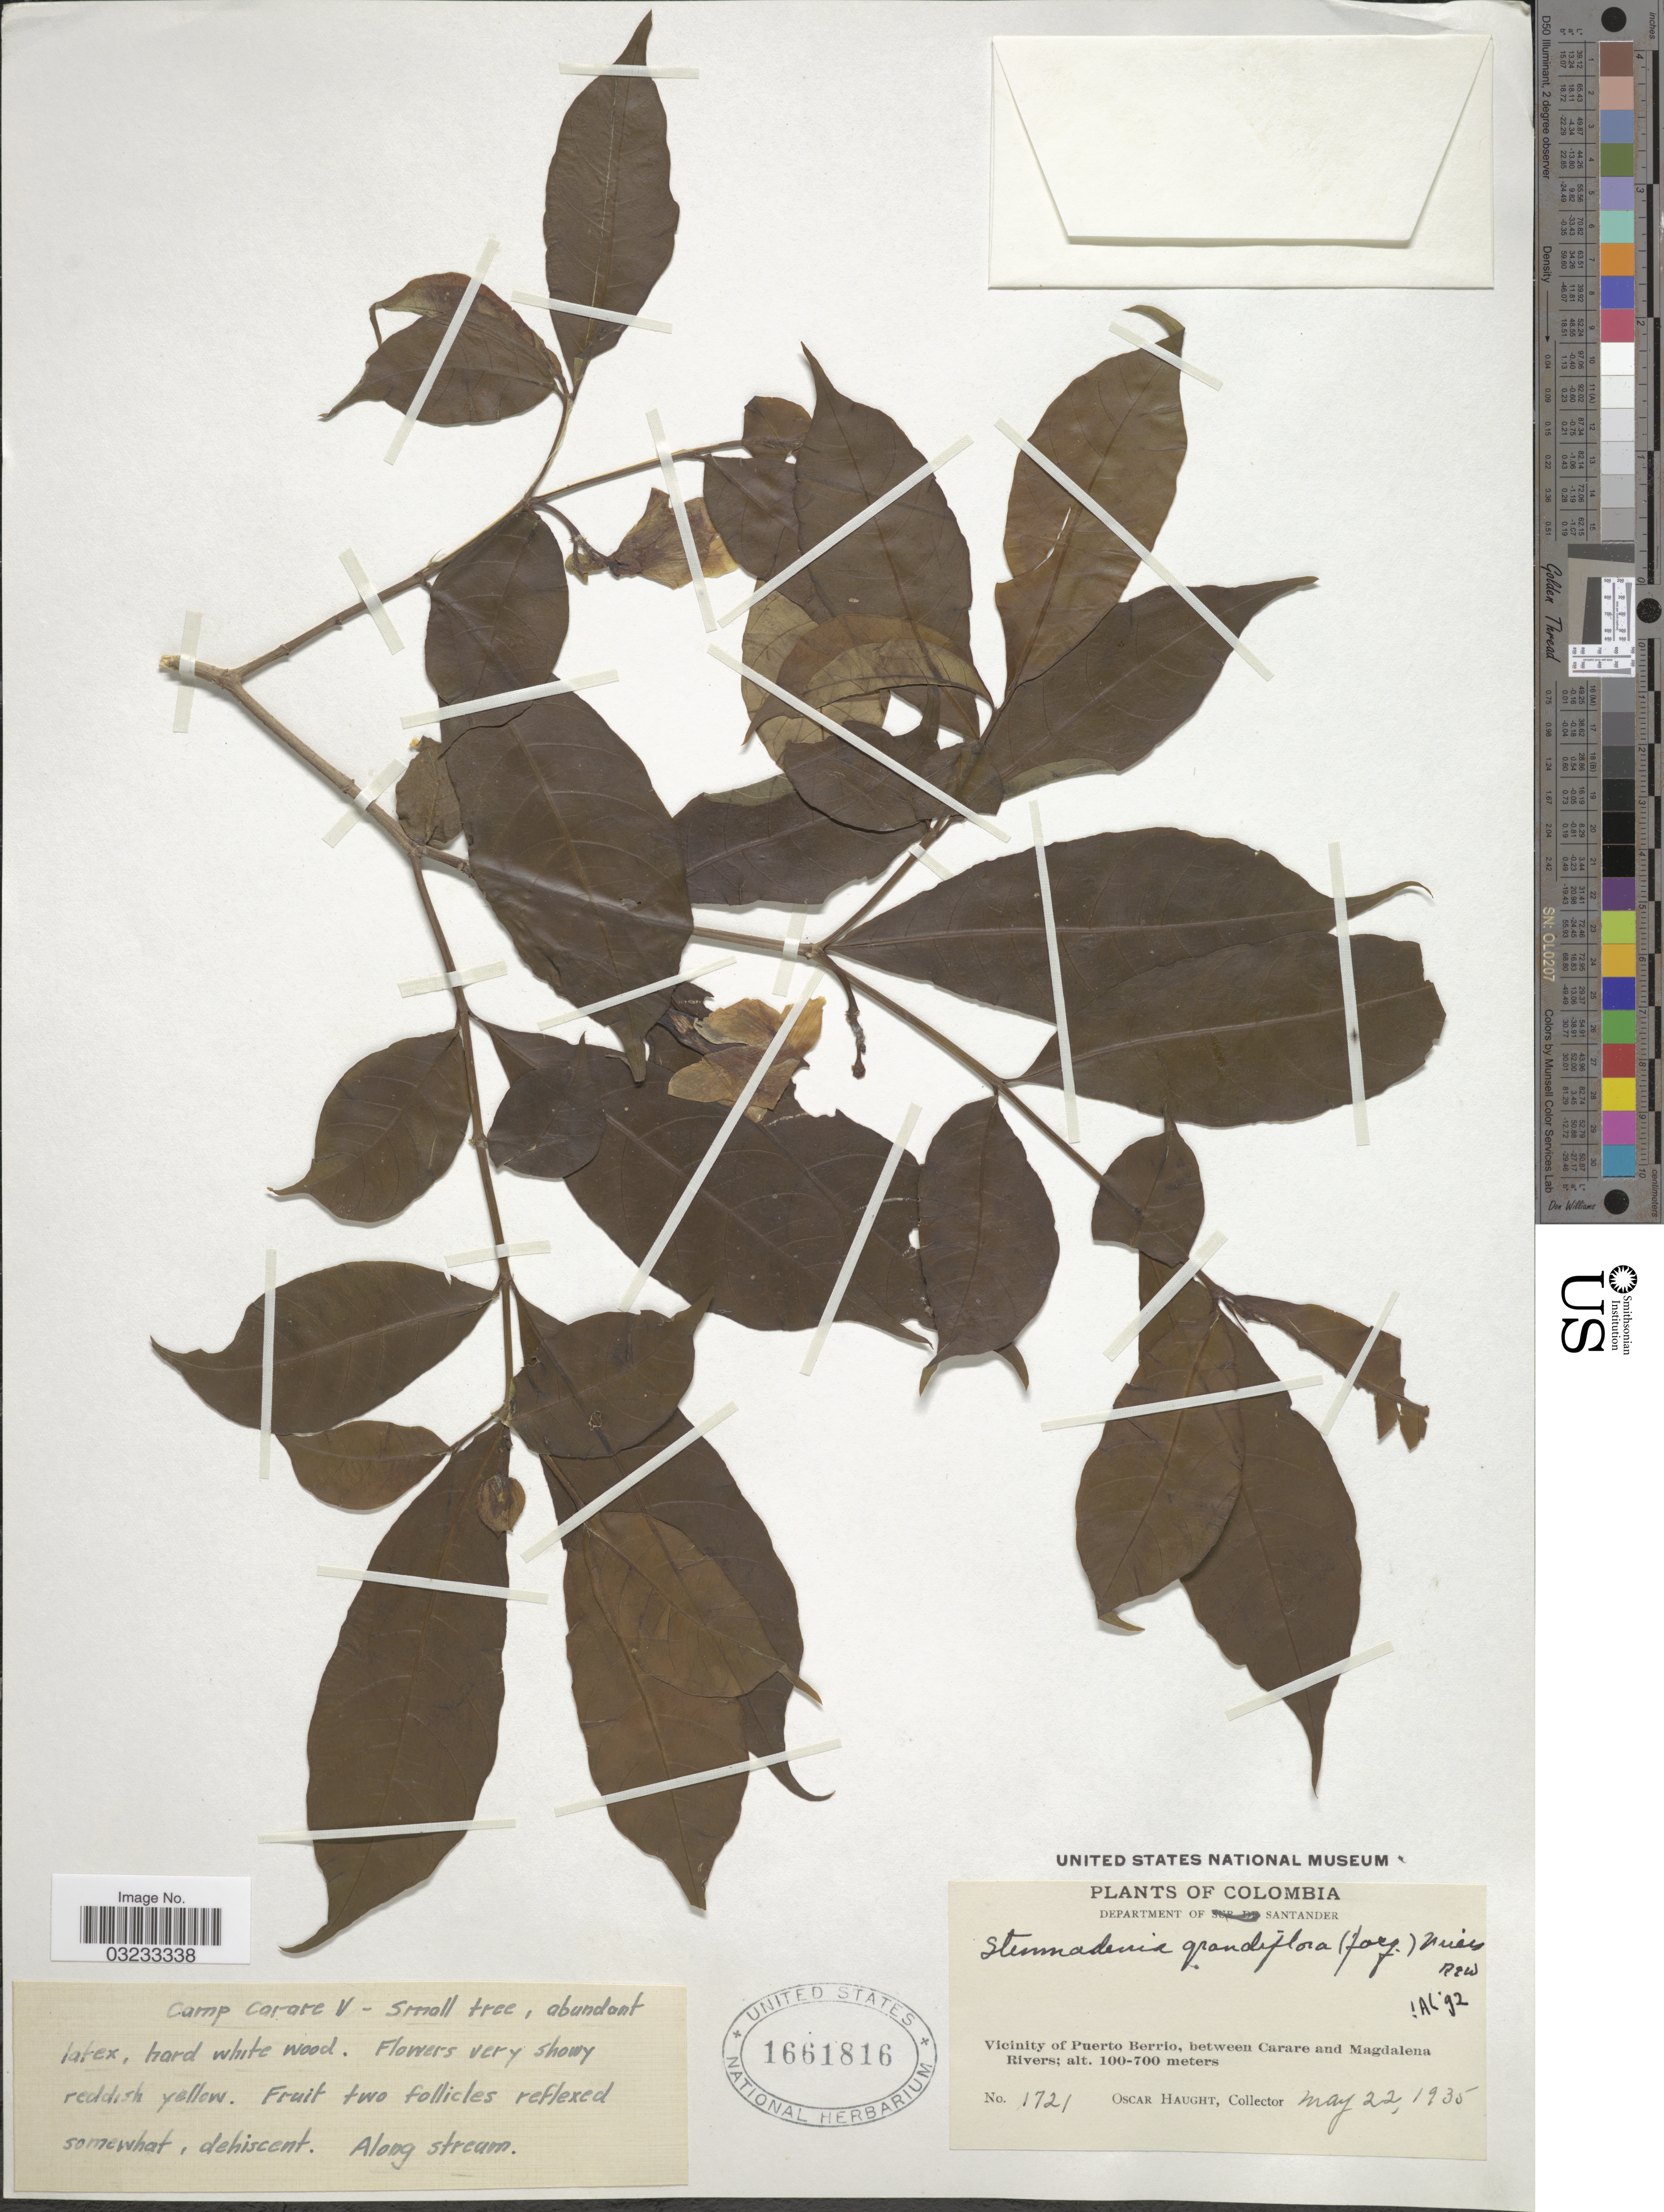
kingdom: Plantae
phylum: Tracheophyta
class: Magnoliopsida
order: Gentianales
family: Apocynaceae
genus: Stemmadenia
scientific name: Stemmadenia grandiflora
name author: (Jacq.) Miers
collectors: O. L. Haught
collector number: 1721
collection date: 1935-05-22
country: Colombia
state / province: Santander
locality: Department of Santander, Vicinity of Puerto Buerto, between Carare and Magdalena Rivers. Camp Carare V.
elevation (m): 100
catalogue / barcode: US 1661816